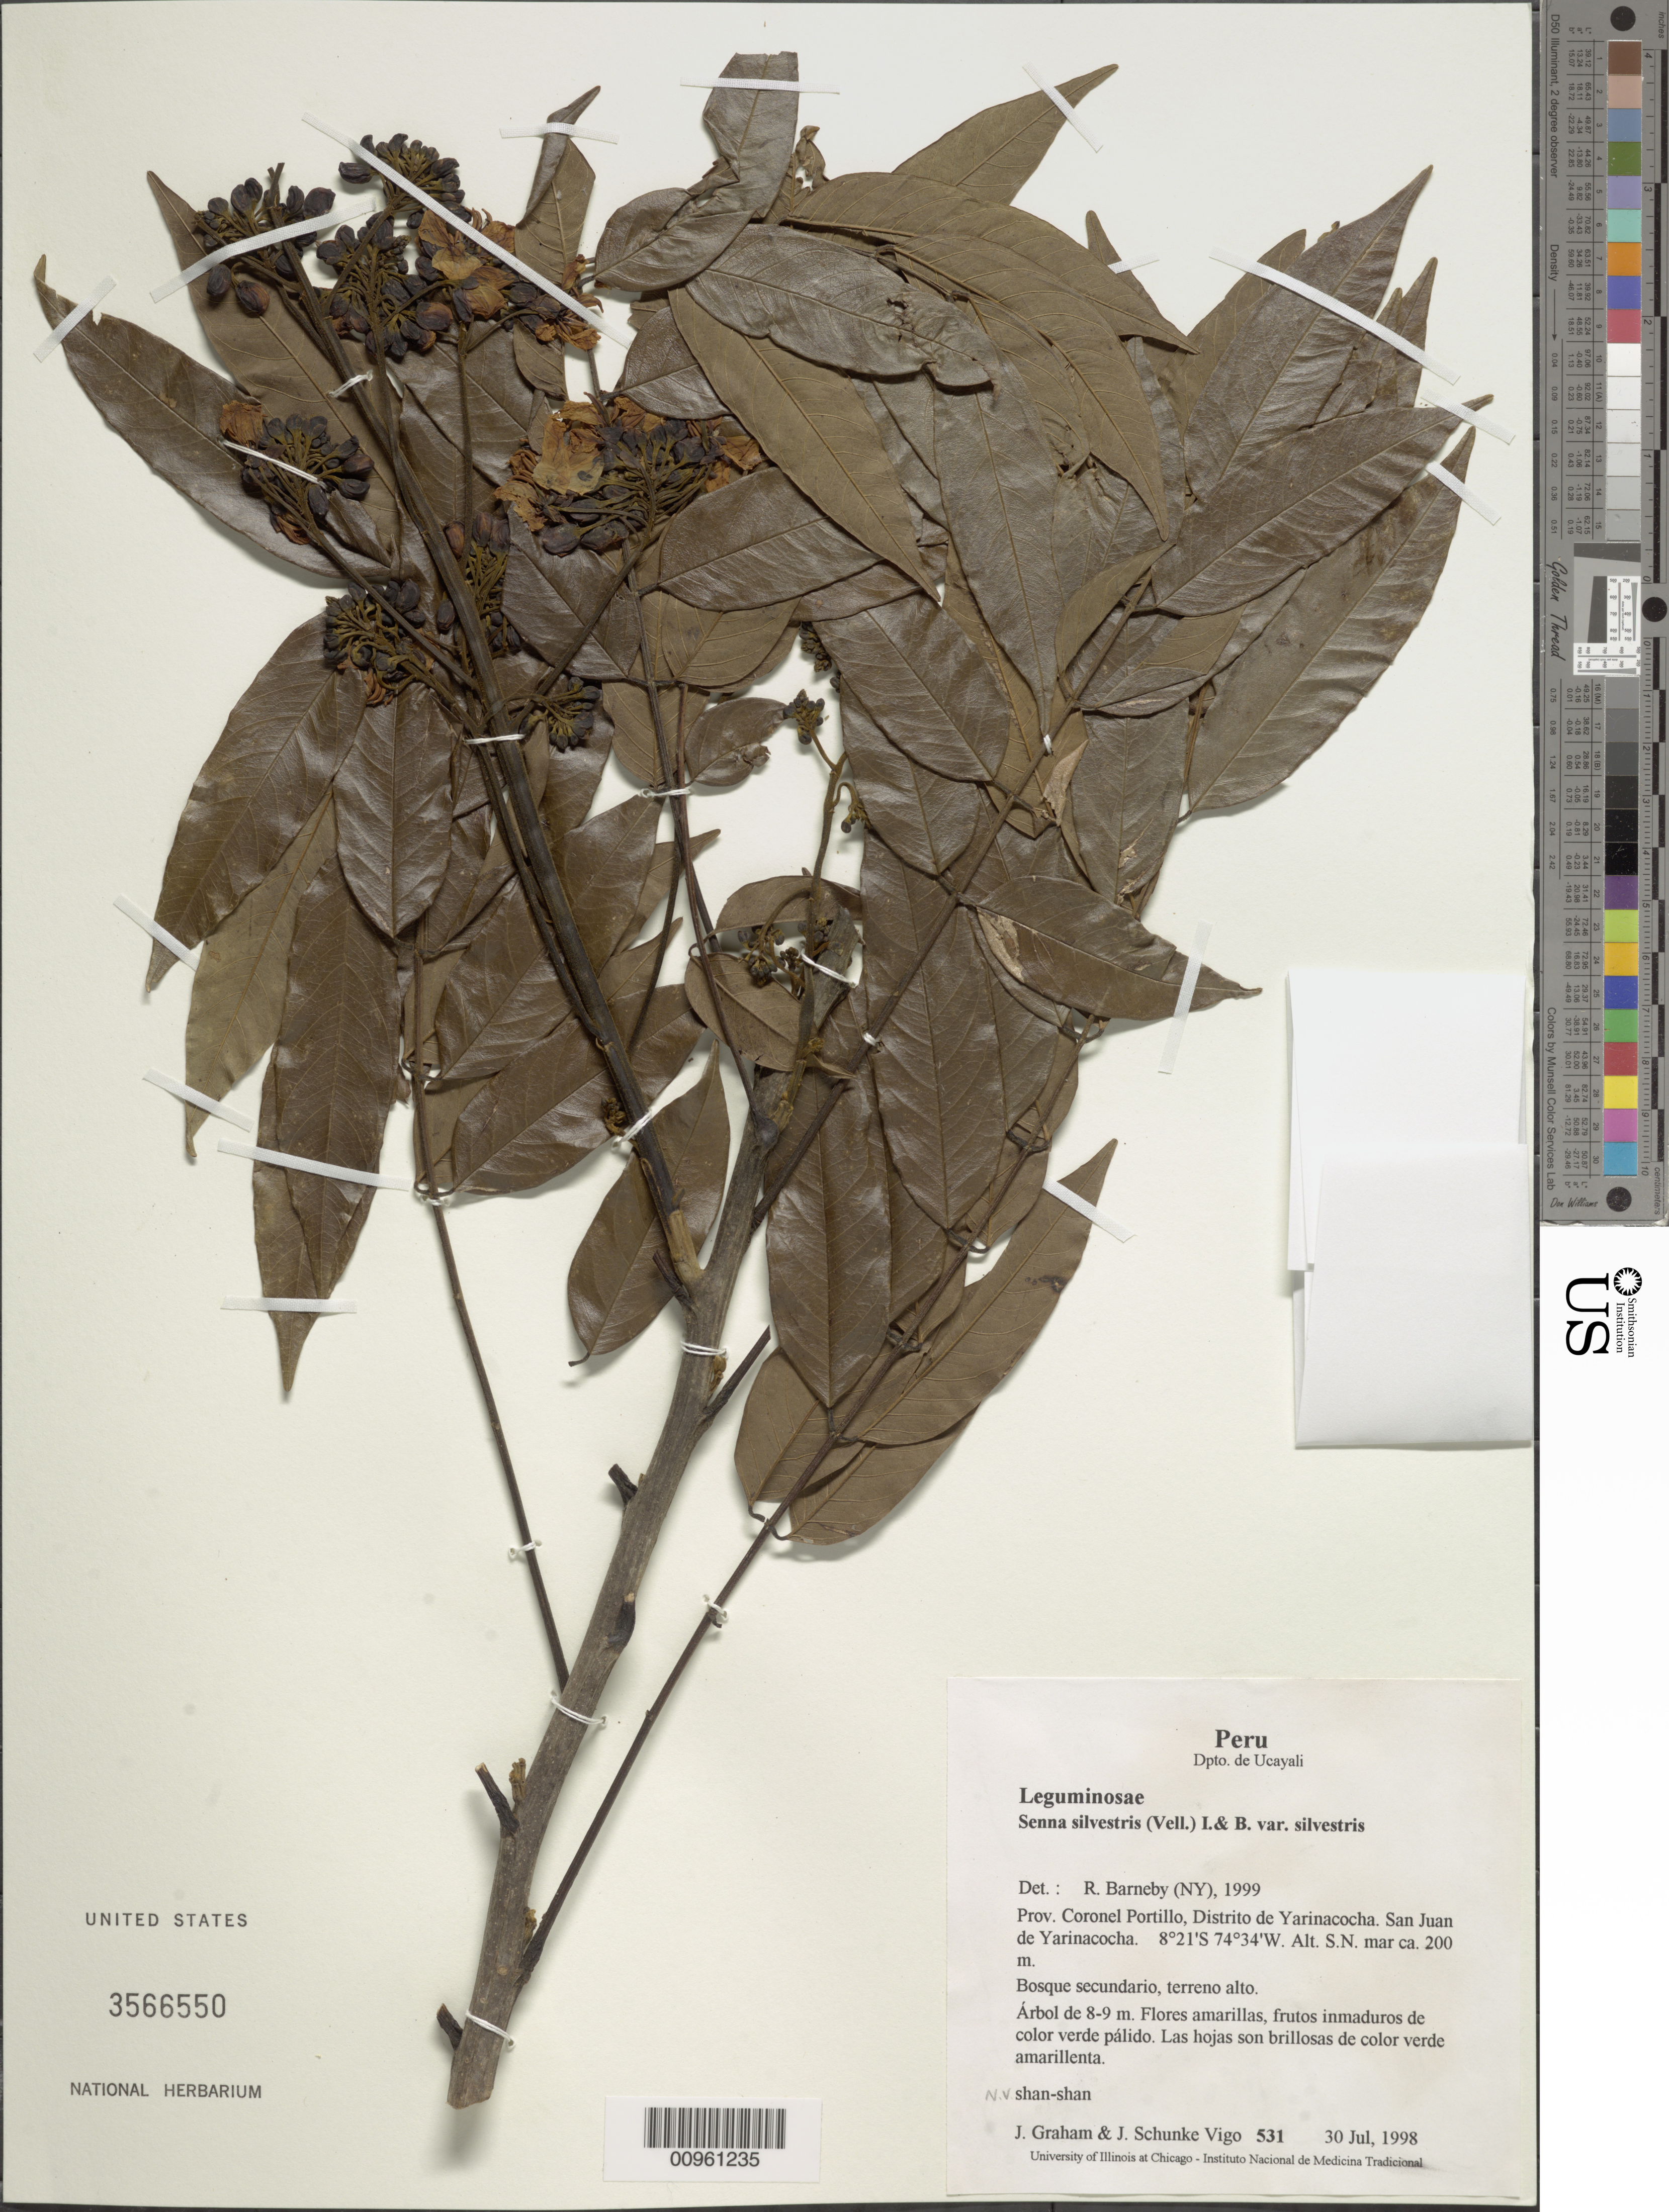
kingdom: Plantae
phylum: Tracheophyta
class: Magnoliopsida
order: Fabales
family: Fabaceae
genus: Senna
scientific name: Senna silvestris var. silvestris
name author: (Vell.) H.S. Irwin & Barneby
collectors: J. Graham & J. Schunke Vigo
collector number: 531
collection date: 1998-07-30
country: Peru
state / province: Ucayali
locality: San Juan de Yarinacocha, distrito de Yarinacocha, prov. Coronel Portillo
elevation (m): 200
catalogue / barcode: US 3566550